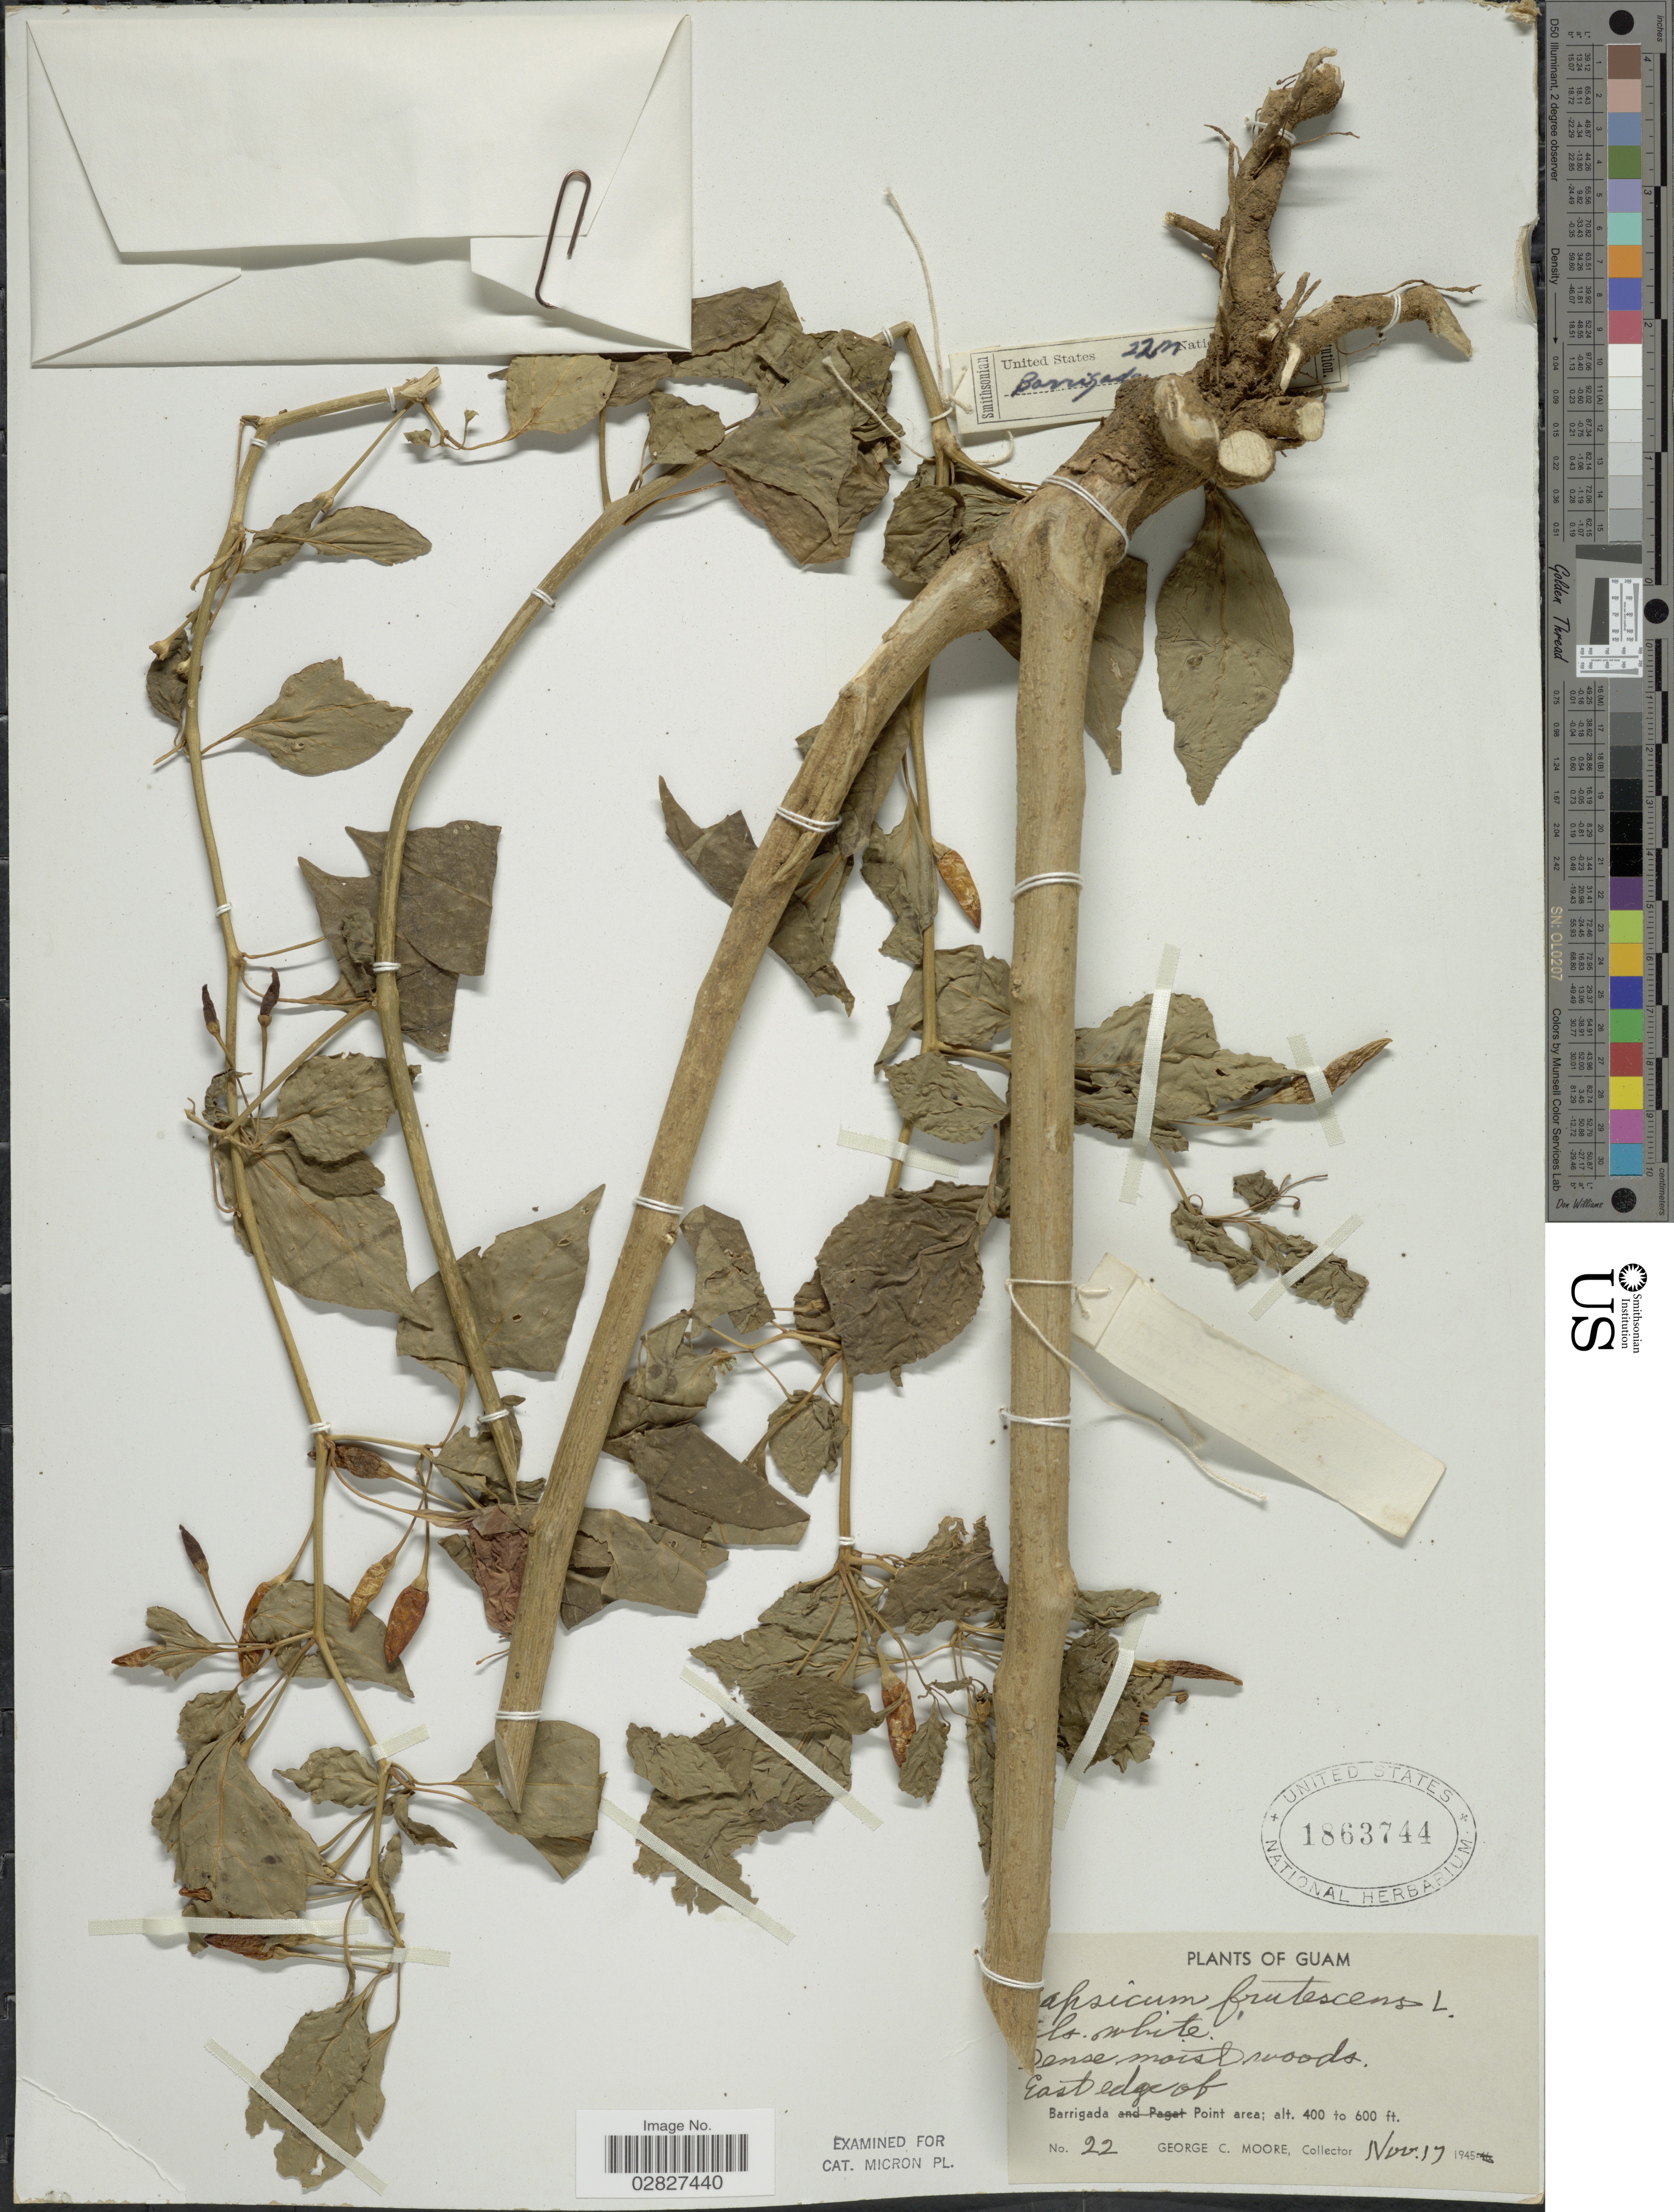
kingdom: Plantae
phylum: Tracheophyta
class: Magnoliopsida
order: Solanales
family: Solanaceae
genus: Capsicum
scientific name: Capsicum frutescens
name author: L.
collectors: G. C. Moore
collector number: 22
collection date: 1945-11-17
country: Guam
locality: East edge of Barrigada Point area.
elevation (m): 122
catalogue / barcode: US 1863744